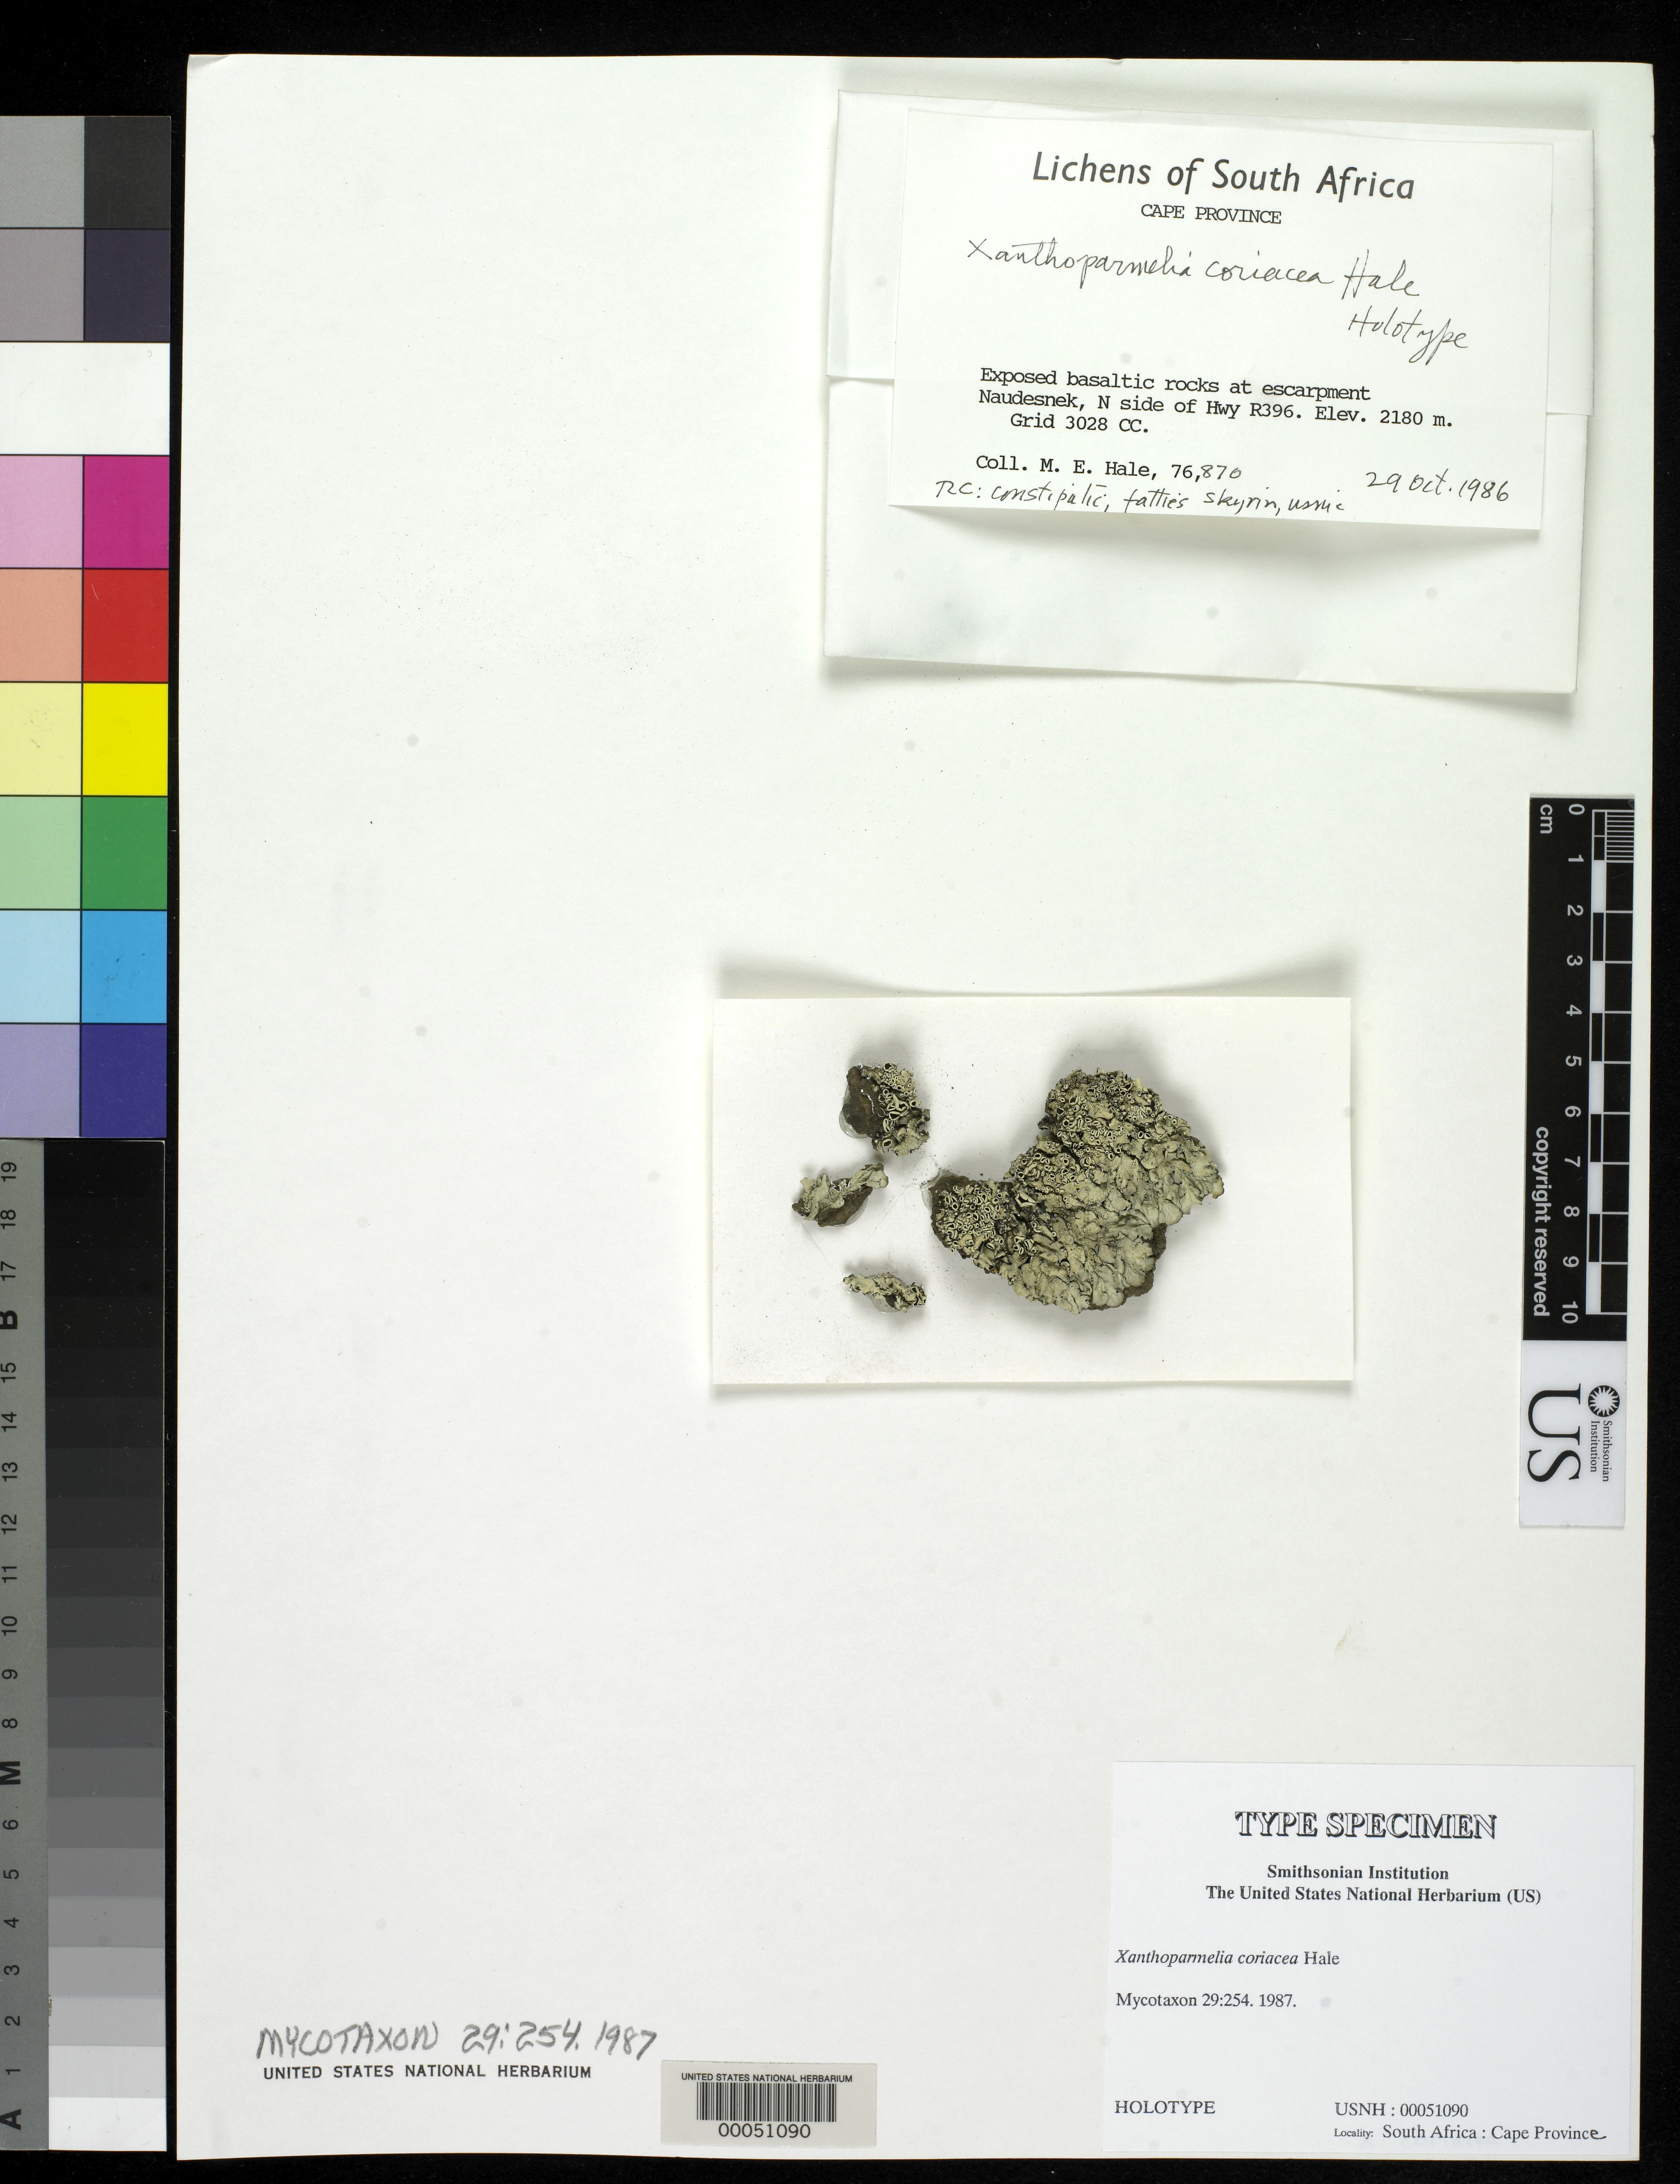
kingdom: Fungi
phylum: Ascomycota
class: Lecanoromycetes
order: Lecanorales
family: Parmeliaceae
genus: Xanthoparmelia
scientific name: Xanthoparmelia coriacea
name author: Hale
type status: Holotype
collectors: M. Hale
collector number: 76870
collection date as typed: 29 Oct 1986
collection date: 1986-10-09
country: South Africa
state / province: Eastern Cape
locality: Naudesnek, N side of Hwy R396, exposed basaltic rocks at escarpment.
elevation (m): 2180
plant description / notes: Day written on packet is incorrect. Hale field notebooks (SIA Acc. 12-427) reviewed by Ian Medeiros; this collection number and locality correspond to 9 Oct. 1986. Protologue has correct date.